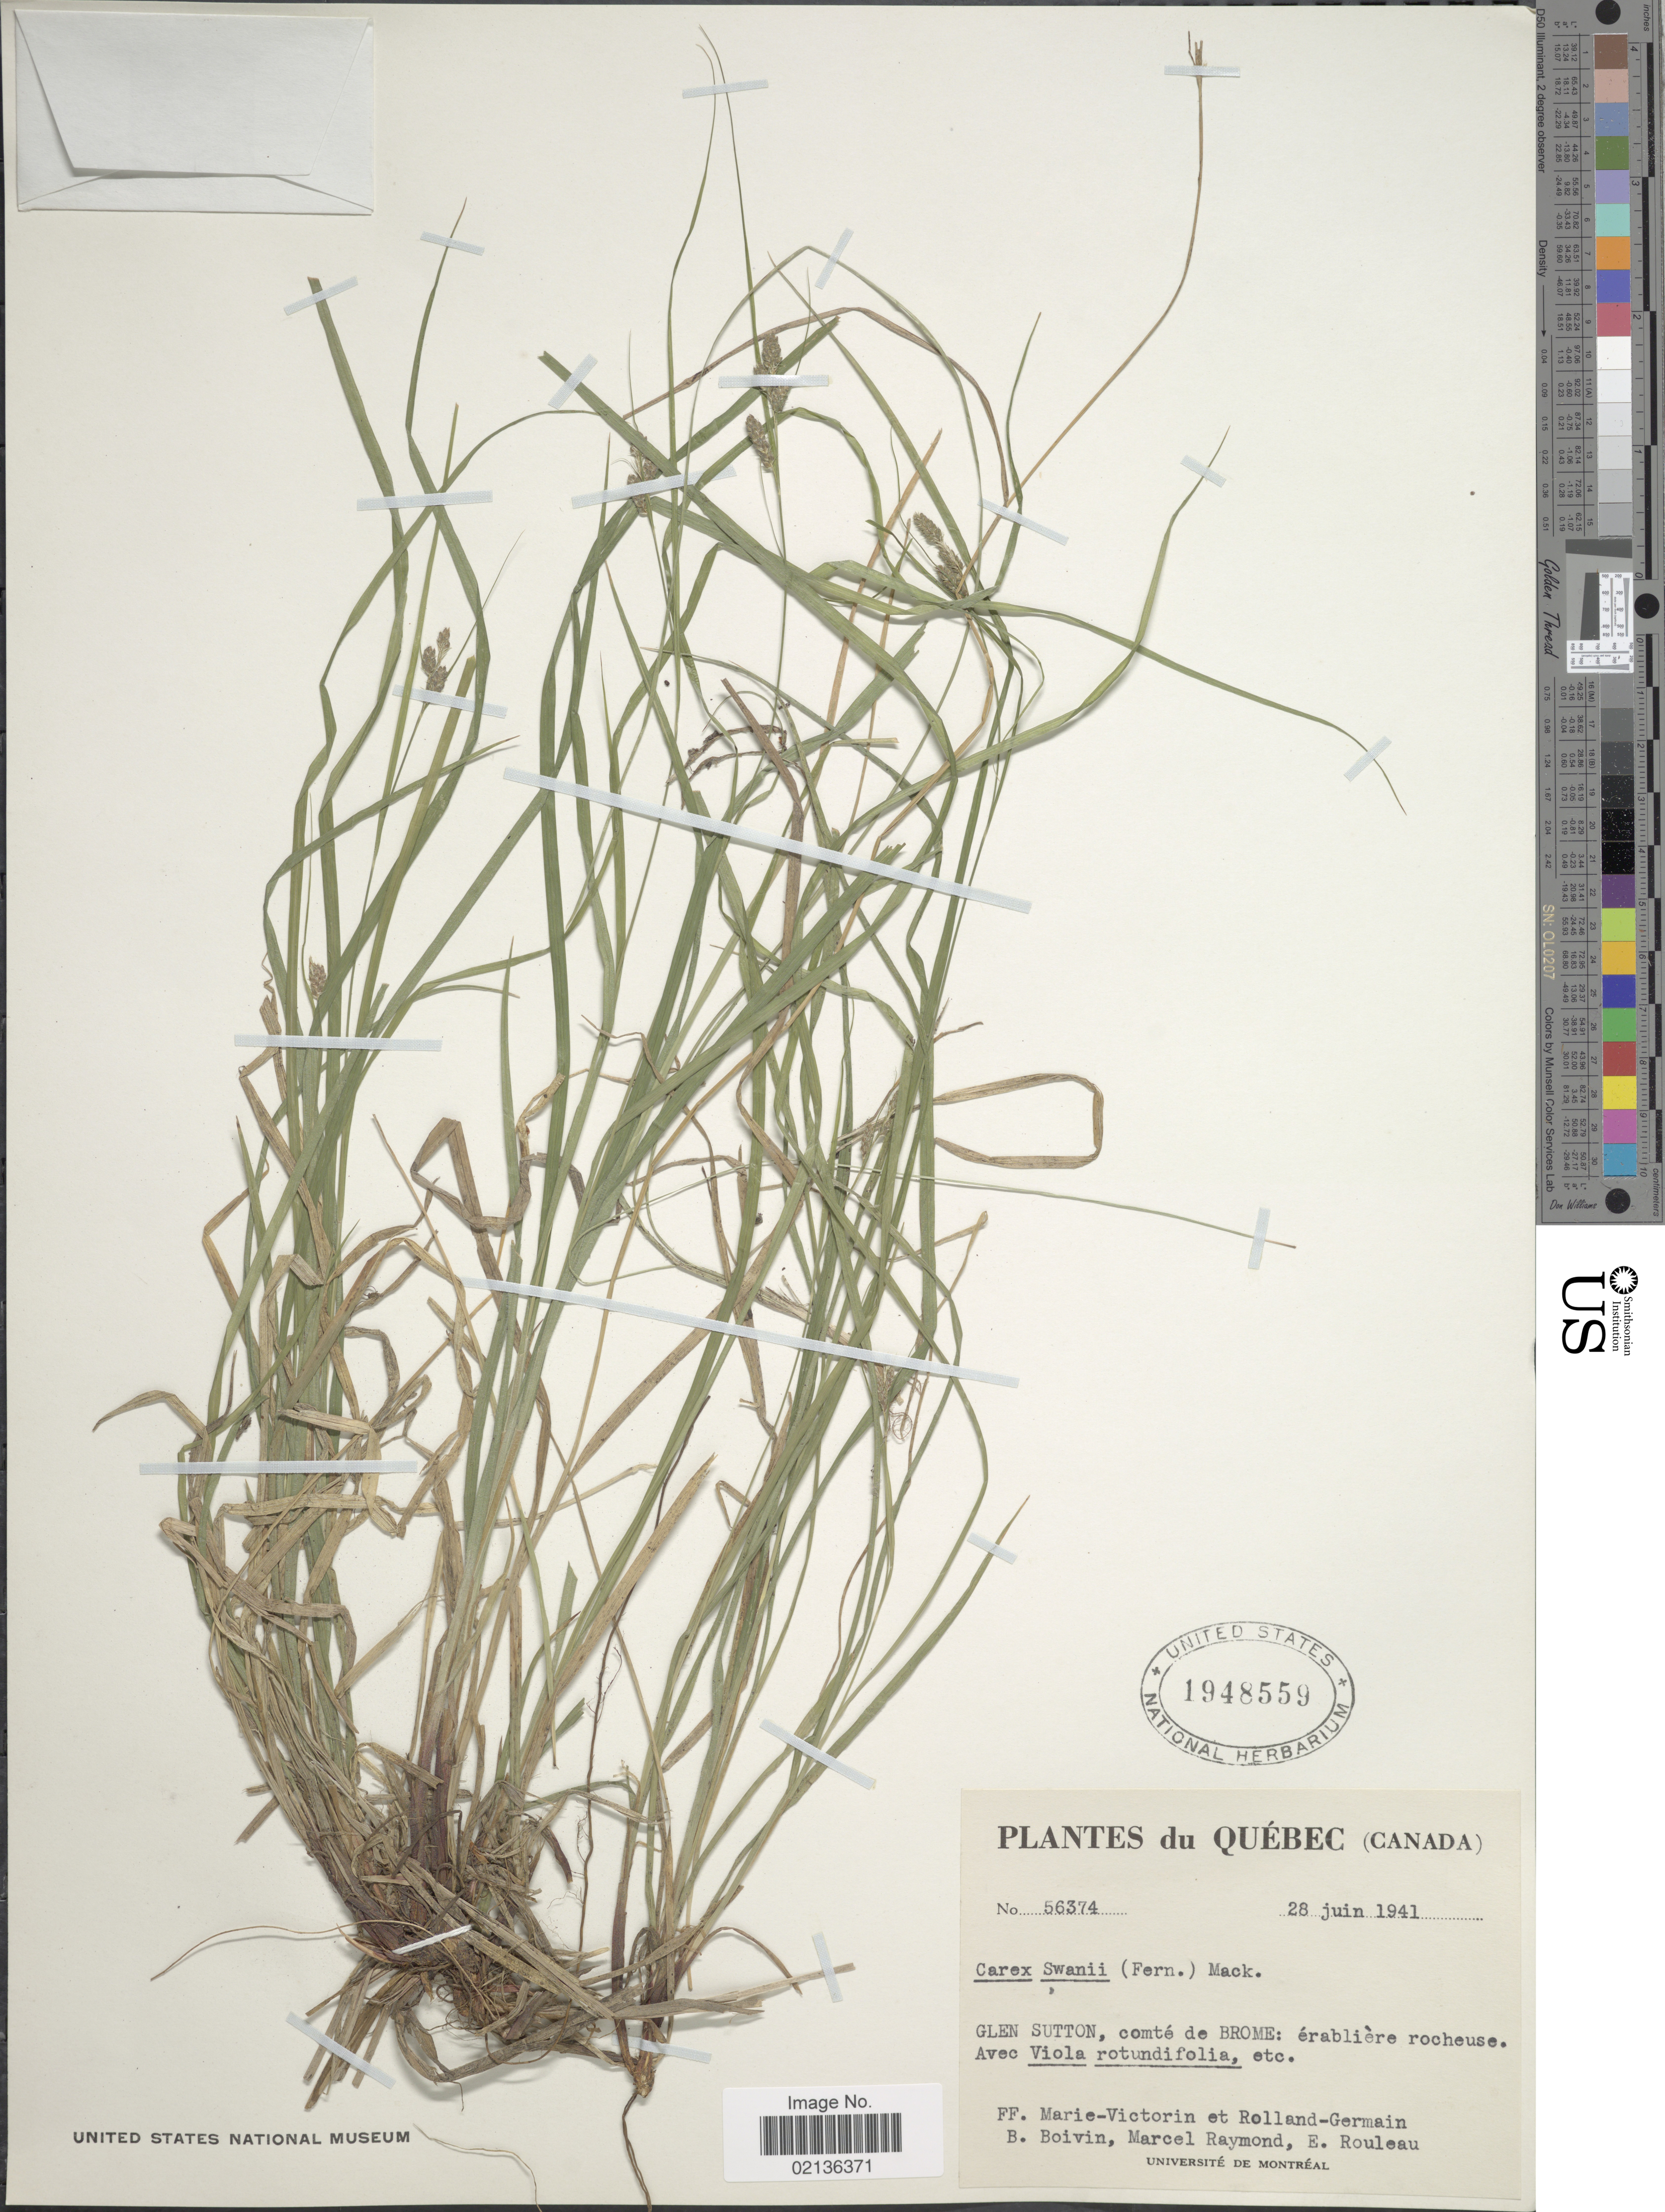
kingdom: Plantae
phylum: Tracheophyta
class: Liliopsida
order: Poales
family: Cyperaceae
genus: Carex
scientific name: Carex swanii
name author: (Fernald) Mack.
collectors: F. Marie-Victorin, Rolland-Germain, J. R. B. Boivin, M. Raymond & E. Rouleau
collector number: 56374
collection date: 1941-06-28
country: Canada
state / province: Quebec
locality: Quebec (Canada) Glen Sutton, comte de Brome: erabliere rocheuse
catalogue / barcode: US 1948559